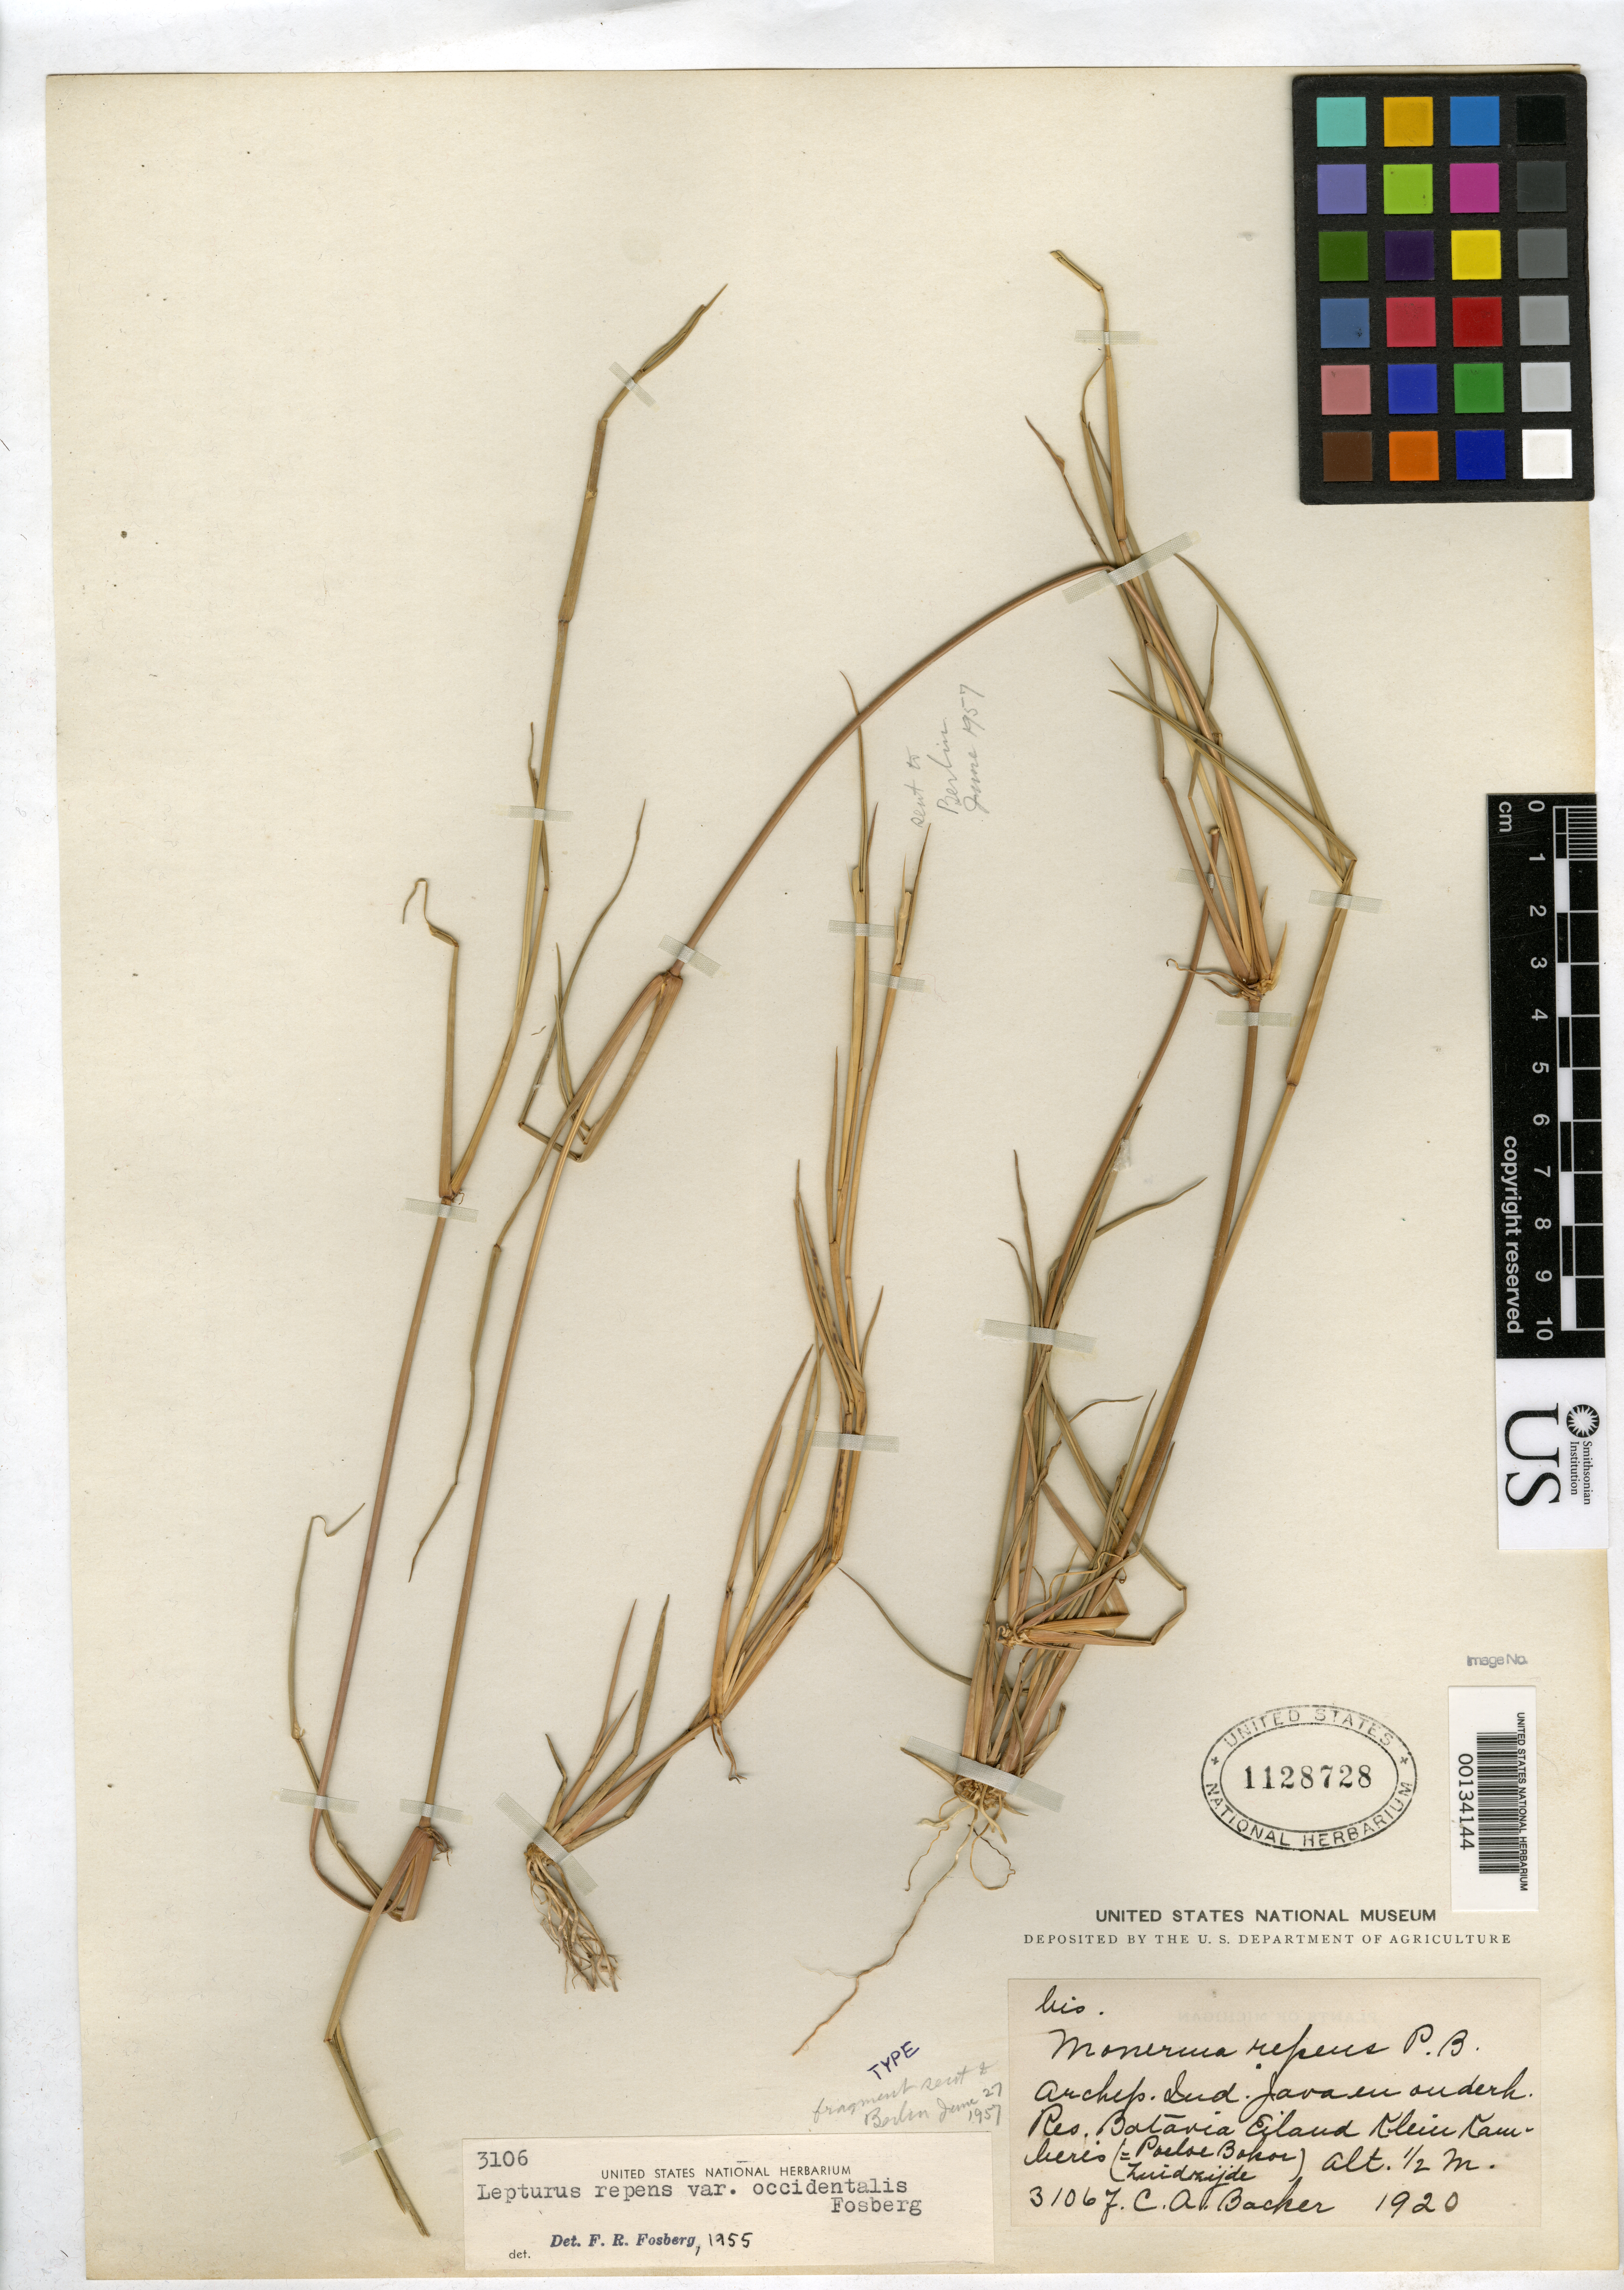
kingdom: Plantae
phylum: Tracheophyta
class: Liliopsida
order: Poales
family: Poaceae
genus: Lepturus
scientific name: Lepturus repens var. occidentalis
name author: Fosberg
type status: Isotype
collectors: C. A. Backer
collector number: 3106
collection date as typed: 1920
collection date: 1920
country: Indonesia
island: Java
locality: Klein Kamberes.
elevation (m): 0.5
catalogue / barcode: US 1128728